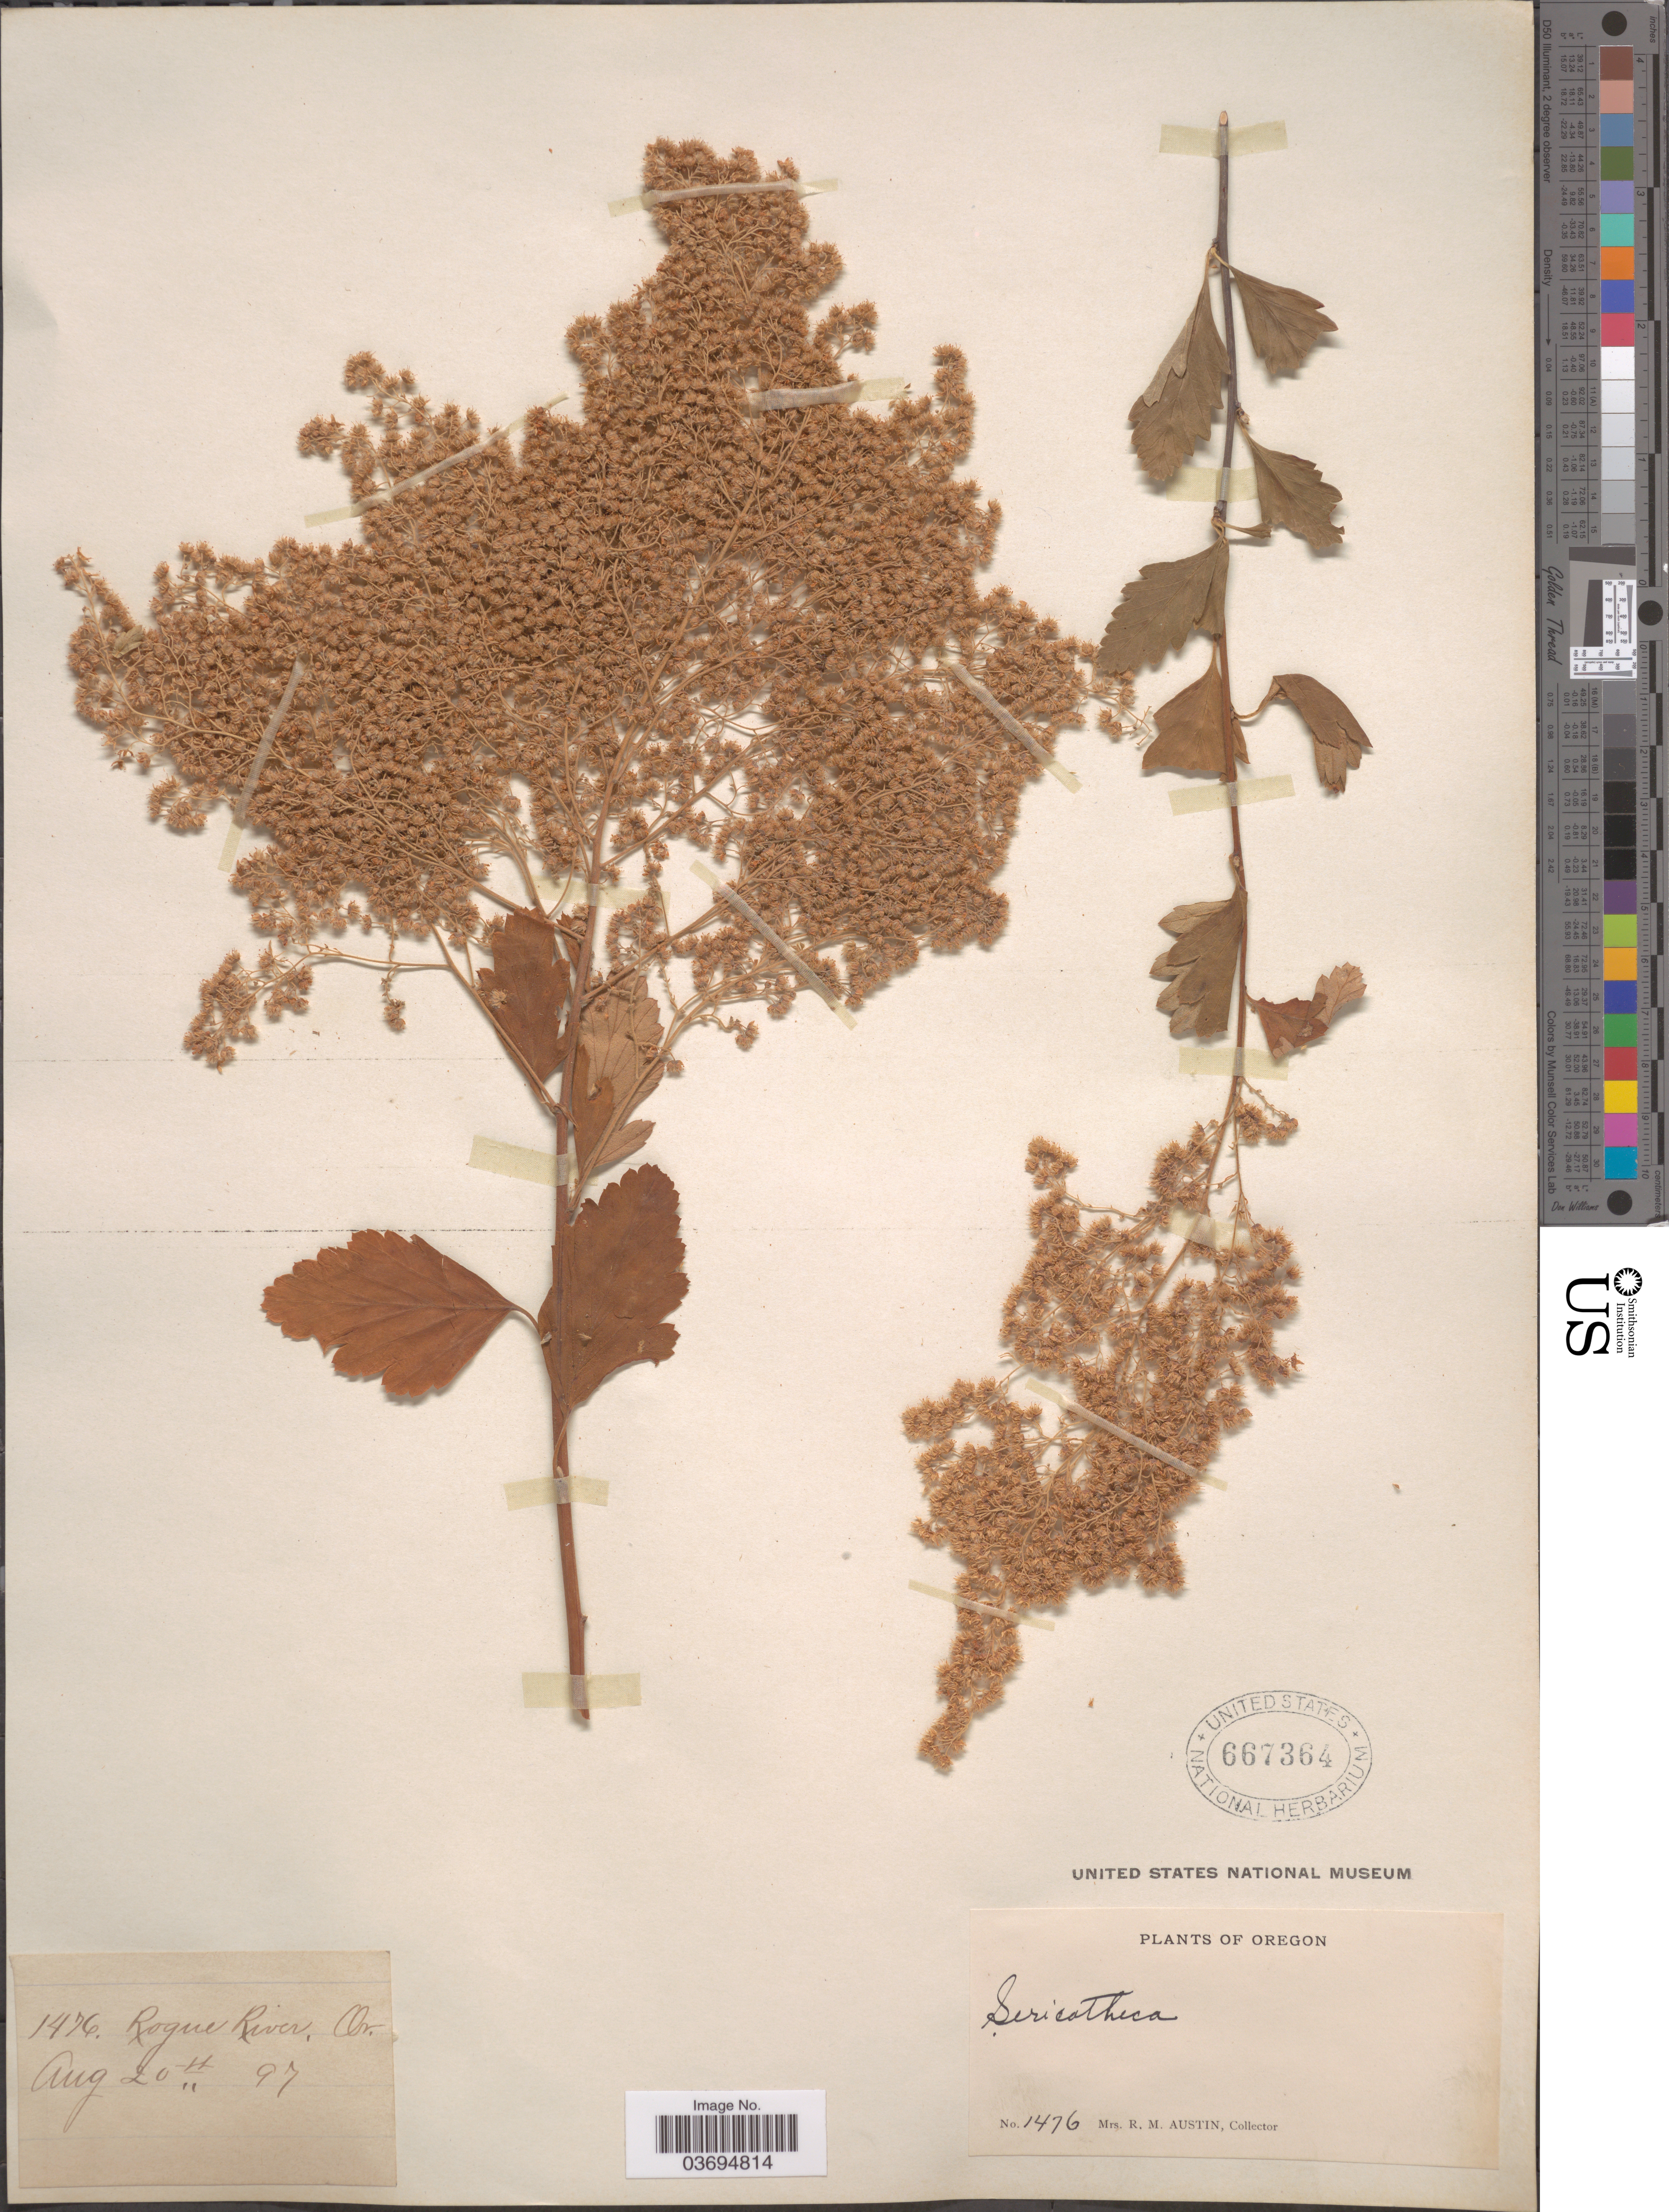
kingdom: Plantae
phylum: Tracheophyta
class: Magnoliopsida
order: Rosales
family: Rosaceae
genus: Holodiscus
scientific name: Holodiscus discolor var. discolor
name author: (Pursh) Maxim.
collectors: R. Austin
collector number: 1476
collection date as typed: Transcribed d/m/y: 20/8/97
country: United States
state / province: Oregon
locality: Rogue River.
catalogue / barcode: US 667364